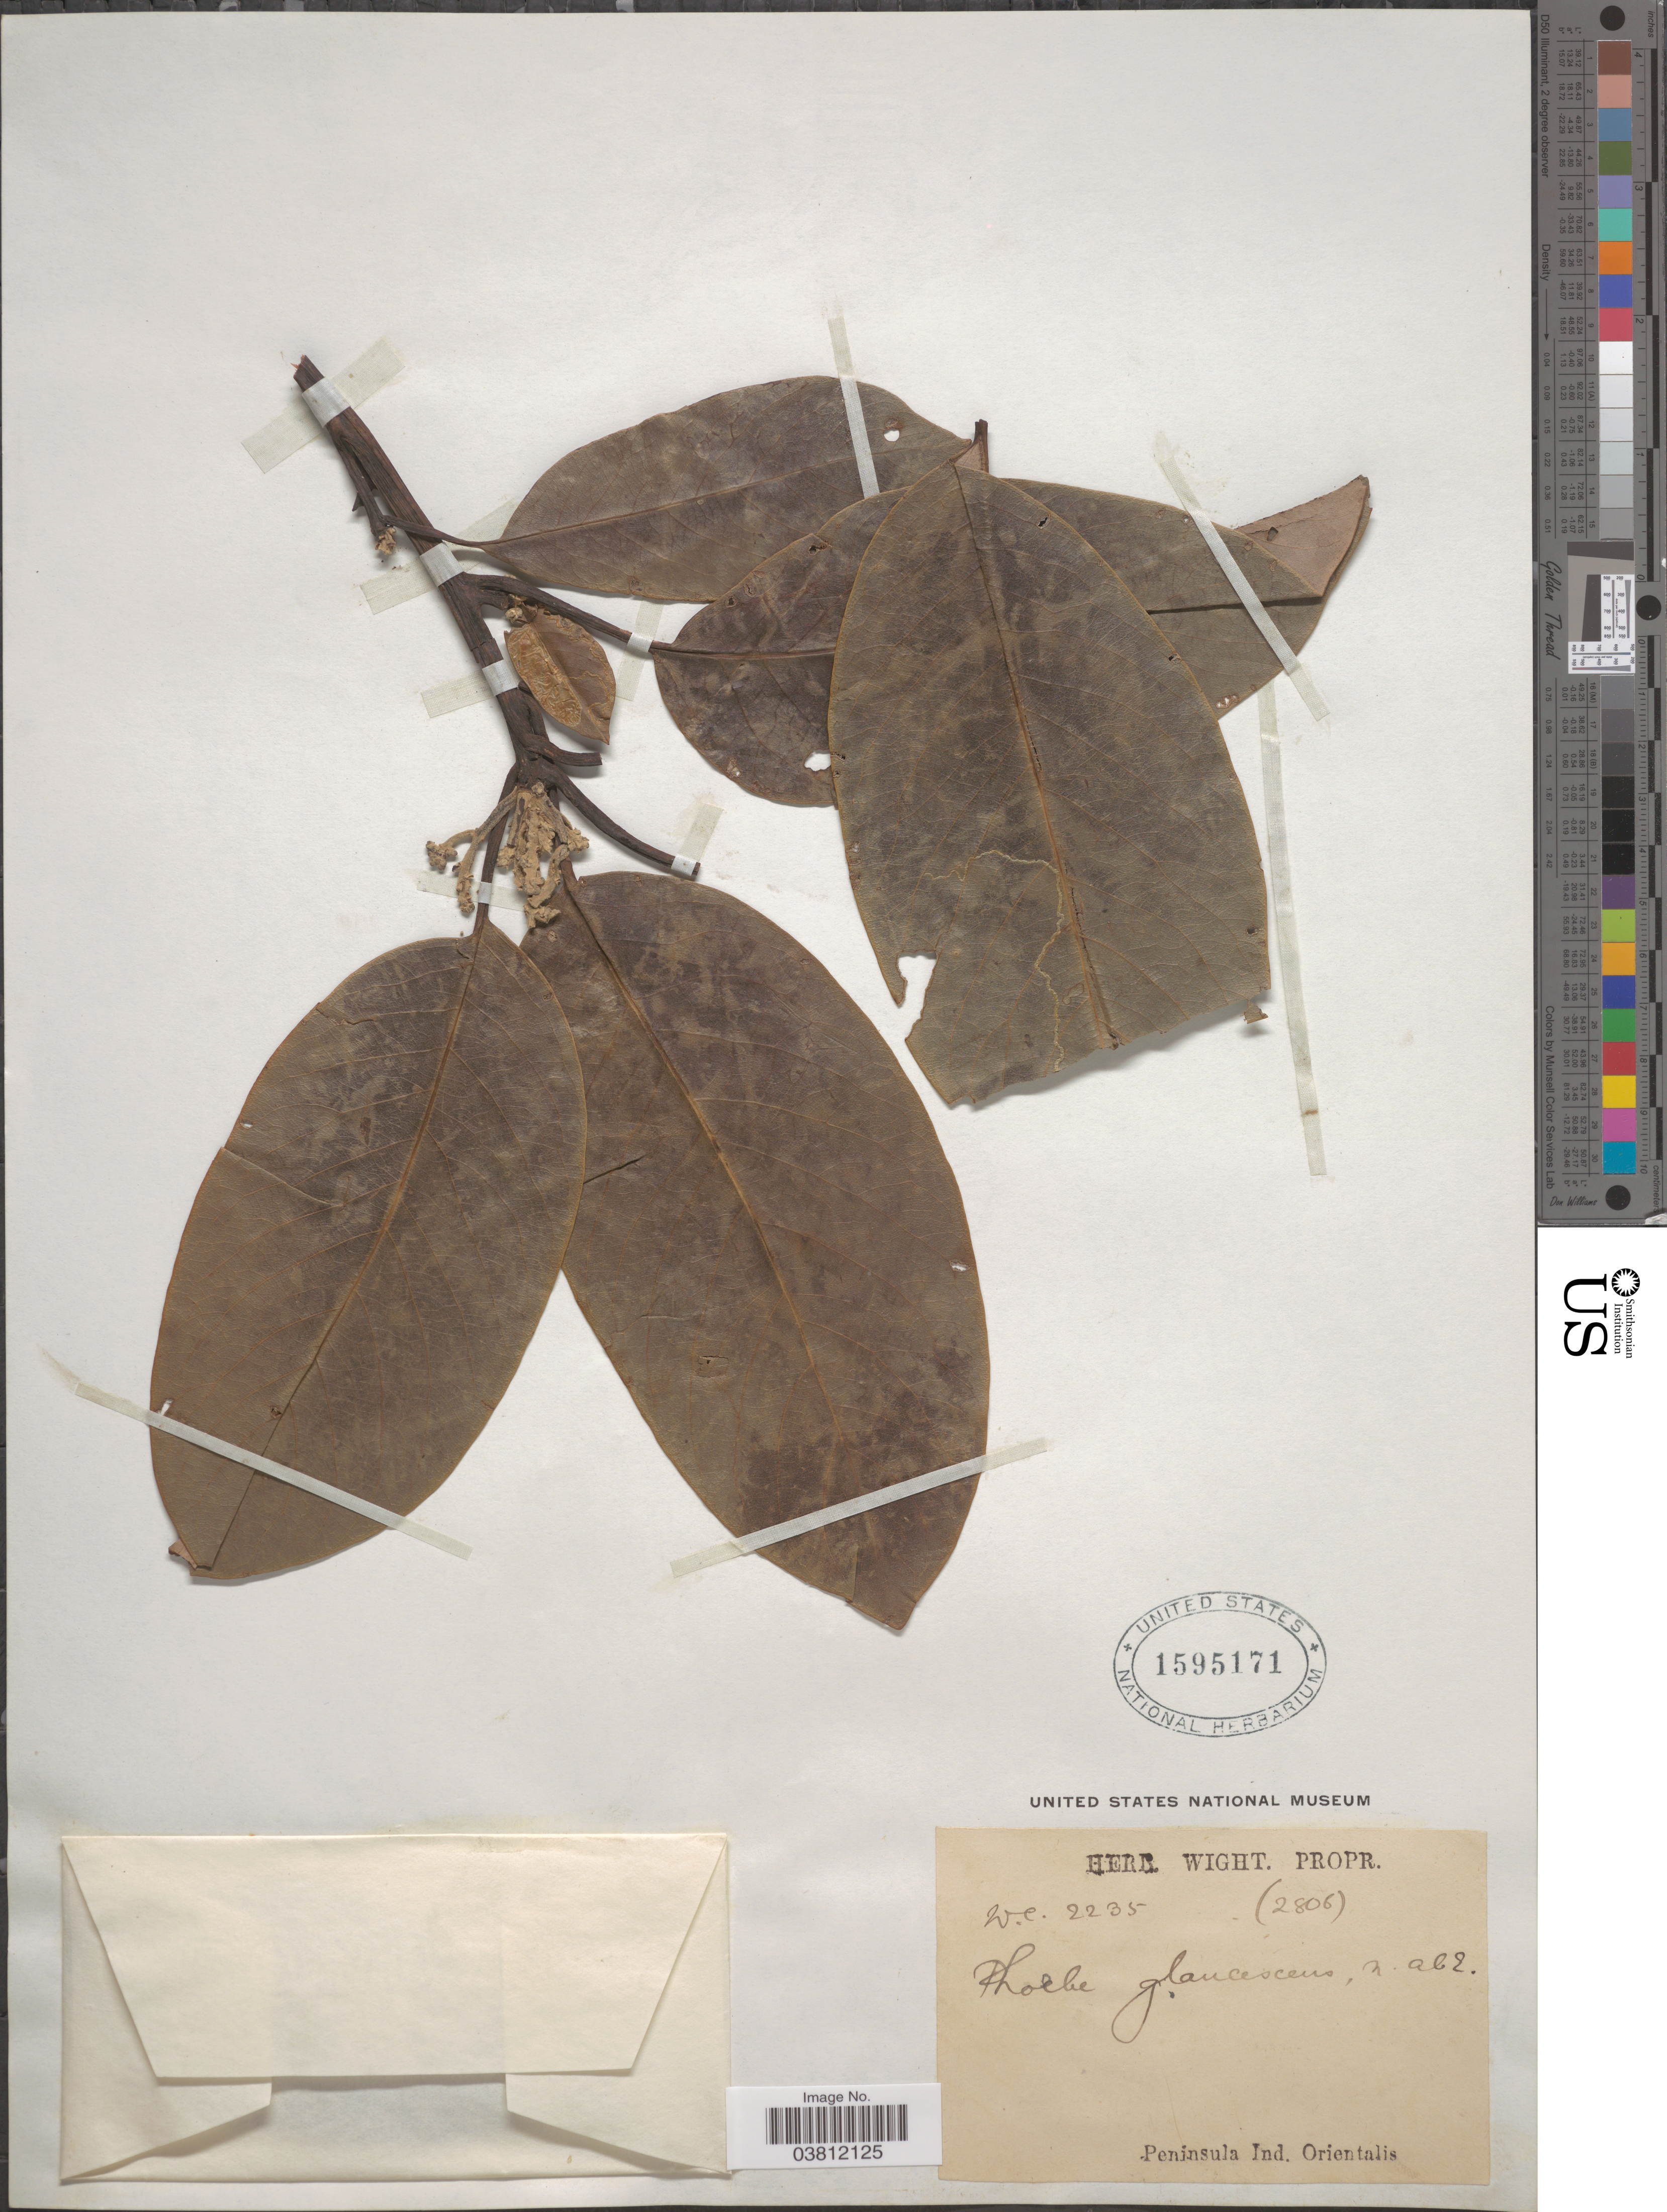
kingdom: Plantae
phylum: Tracheophyta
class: Magnoliopsida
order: Laurales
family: Lauraceae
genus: Phoebe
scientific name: Phoebe glaucescens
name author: (Nees) Nees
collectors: ex Herb. Wight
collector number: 2235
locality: Peninsula Ind. Orientalis.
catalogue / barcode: US 1595171